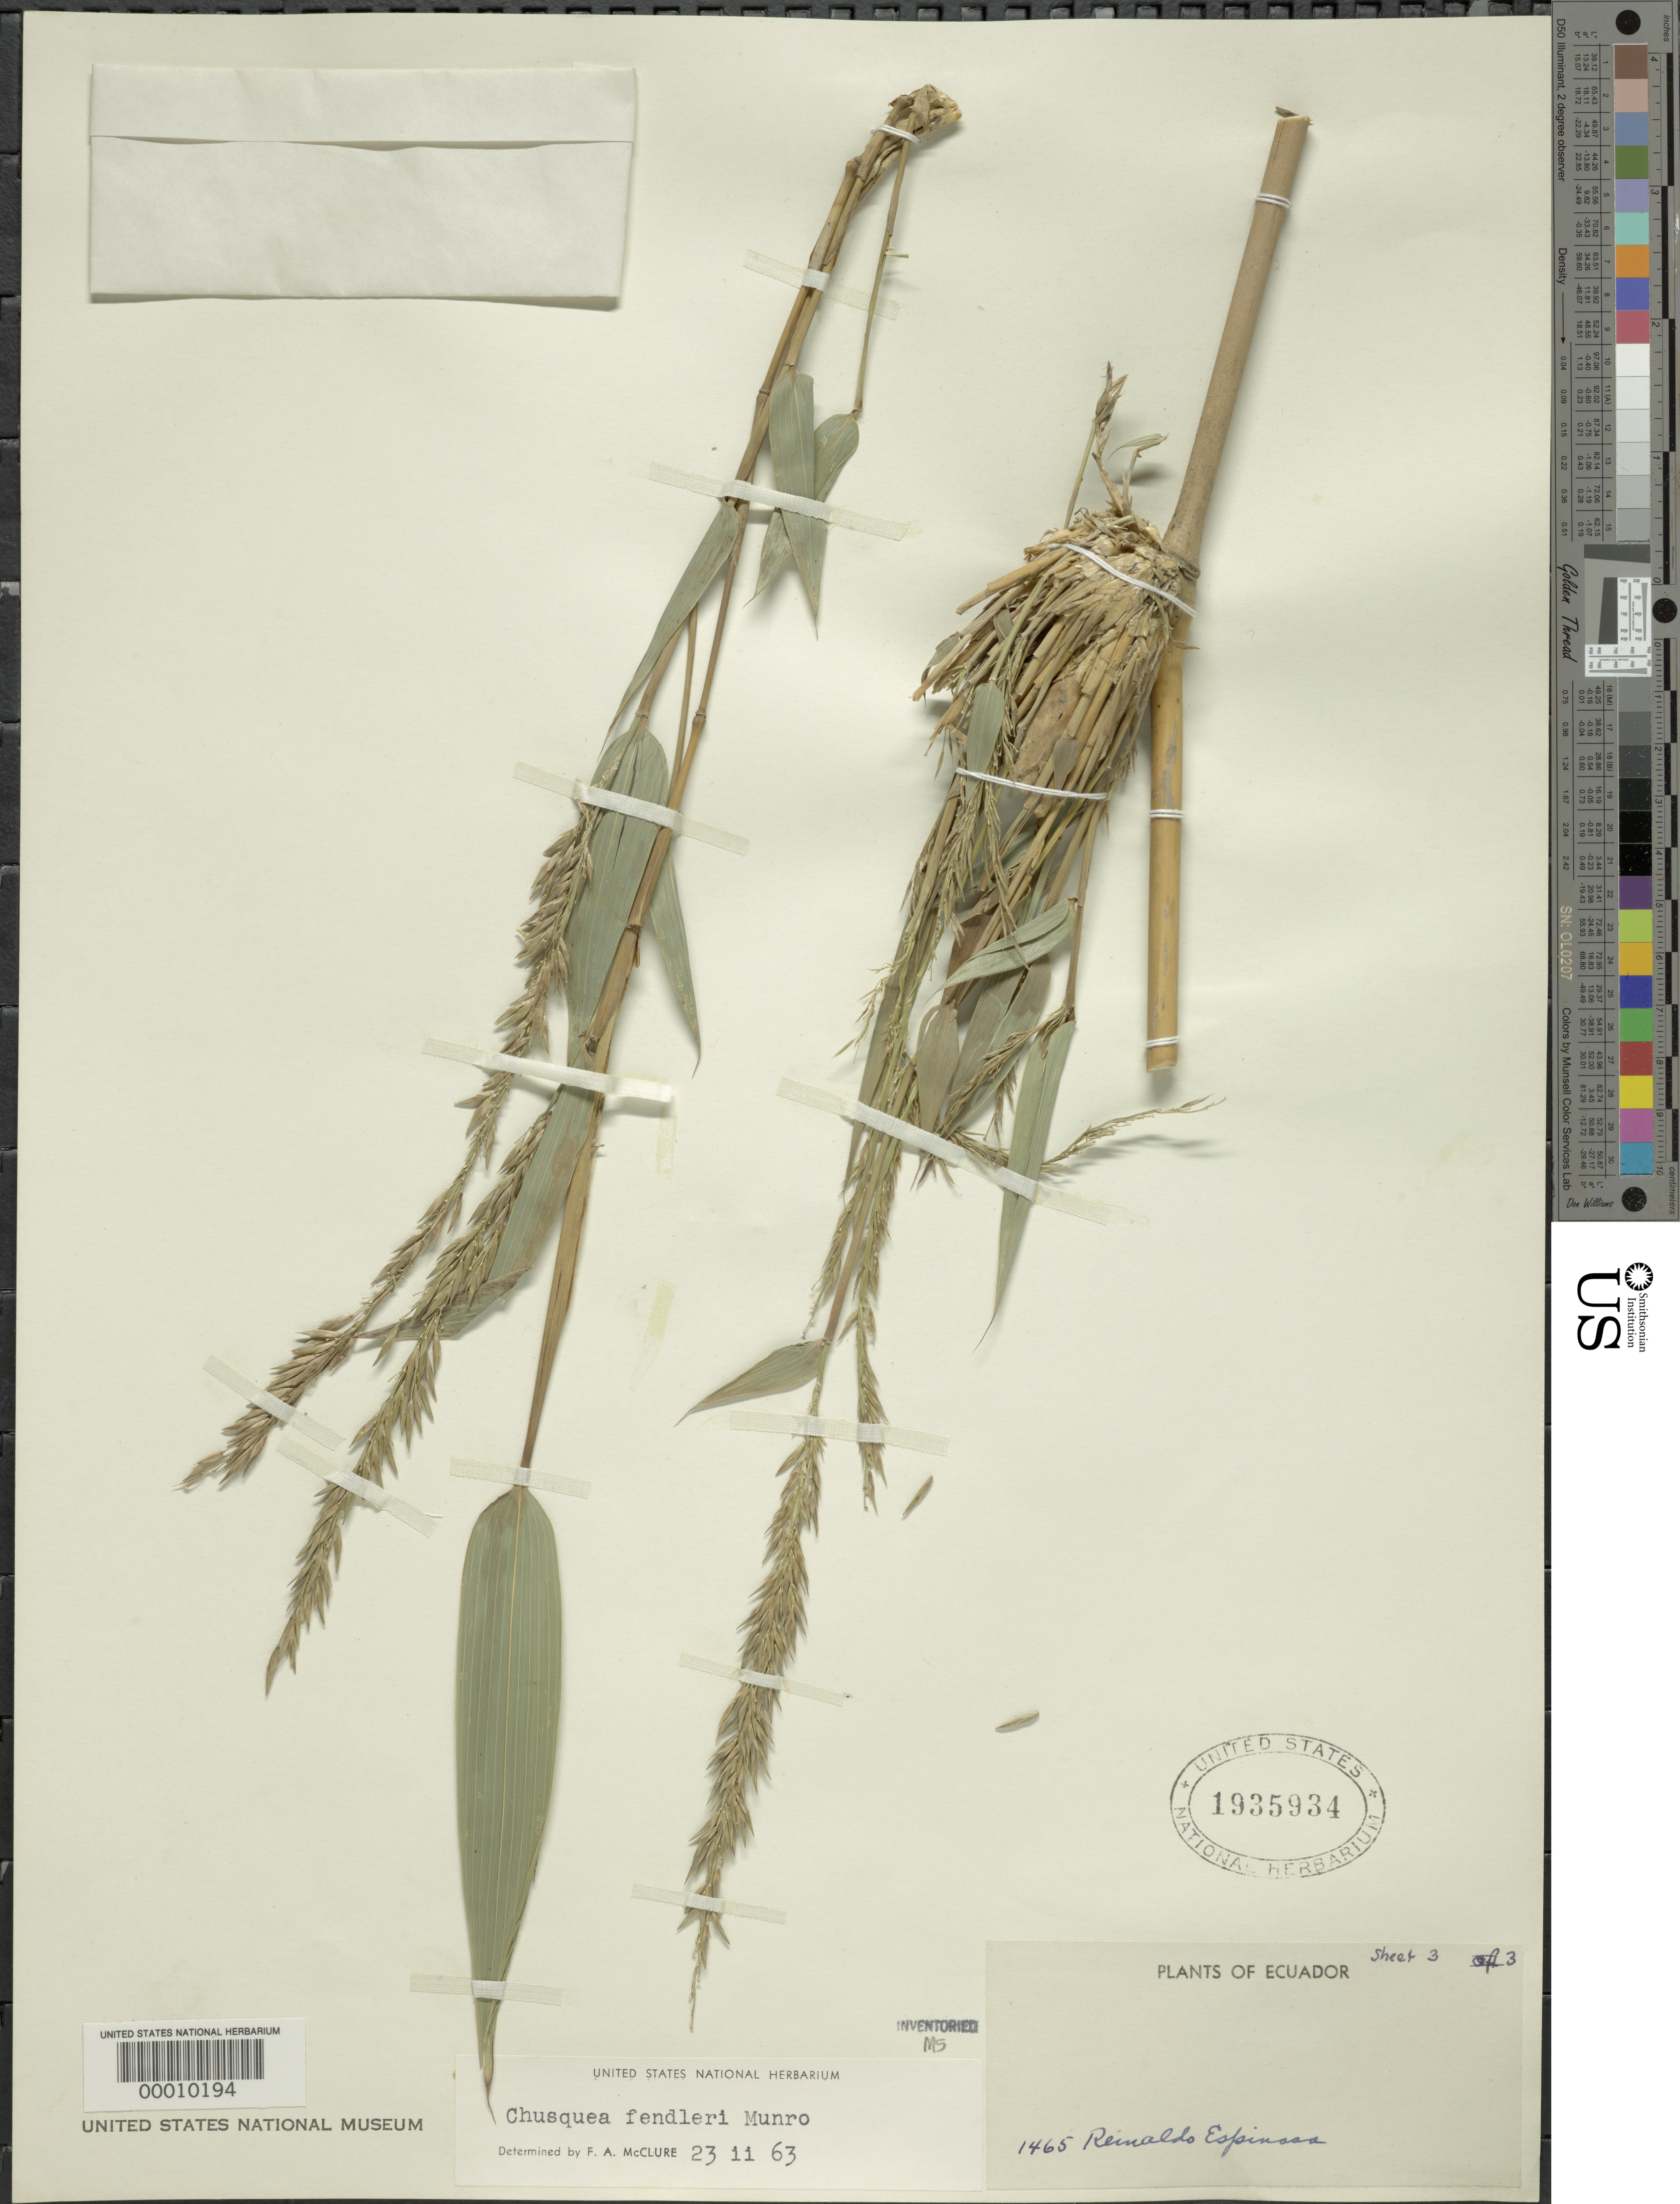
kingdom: Plantae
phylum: Tracheophyta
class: Liliopsida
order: Poales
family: Poaceae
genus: Chusquea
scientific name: Chusquea fendleri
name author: Munro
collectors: R. Espinosa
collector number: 1465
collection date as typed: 08 Jun 1947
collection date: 1947-06-08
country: Ecuador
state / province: Zamora-Chinchipe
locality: Hac. Montecristi, Loja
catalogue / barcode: US 1935934